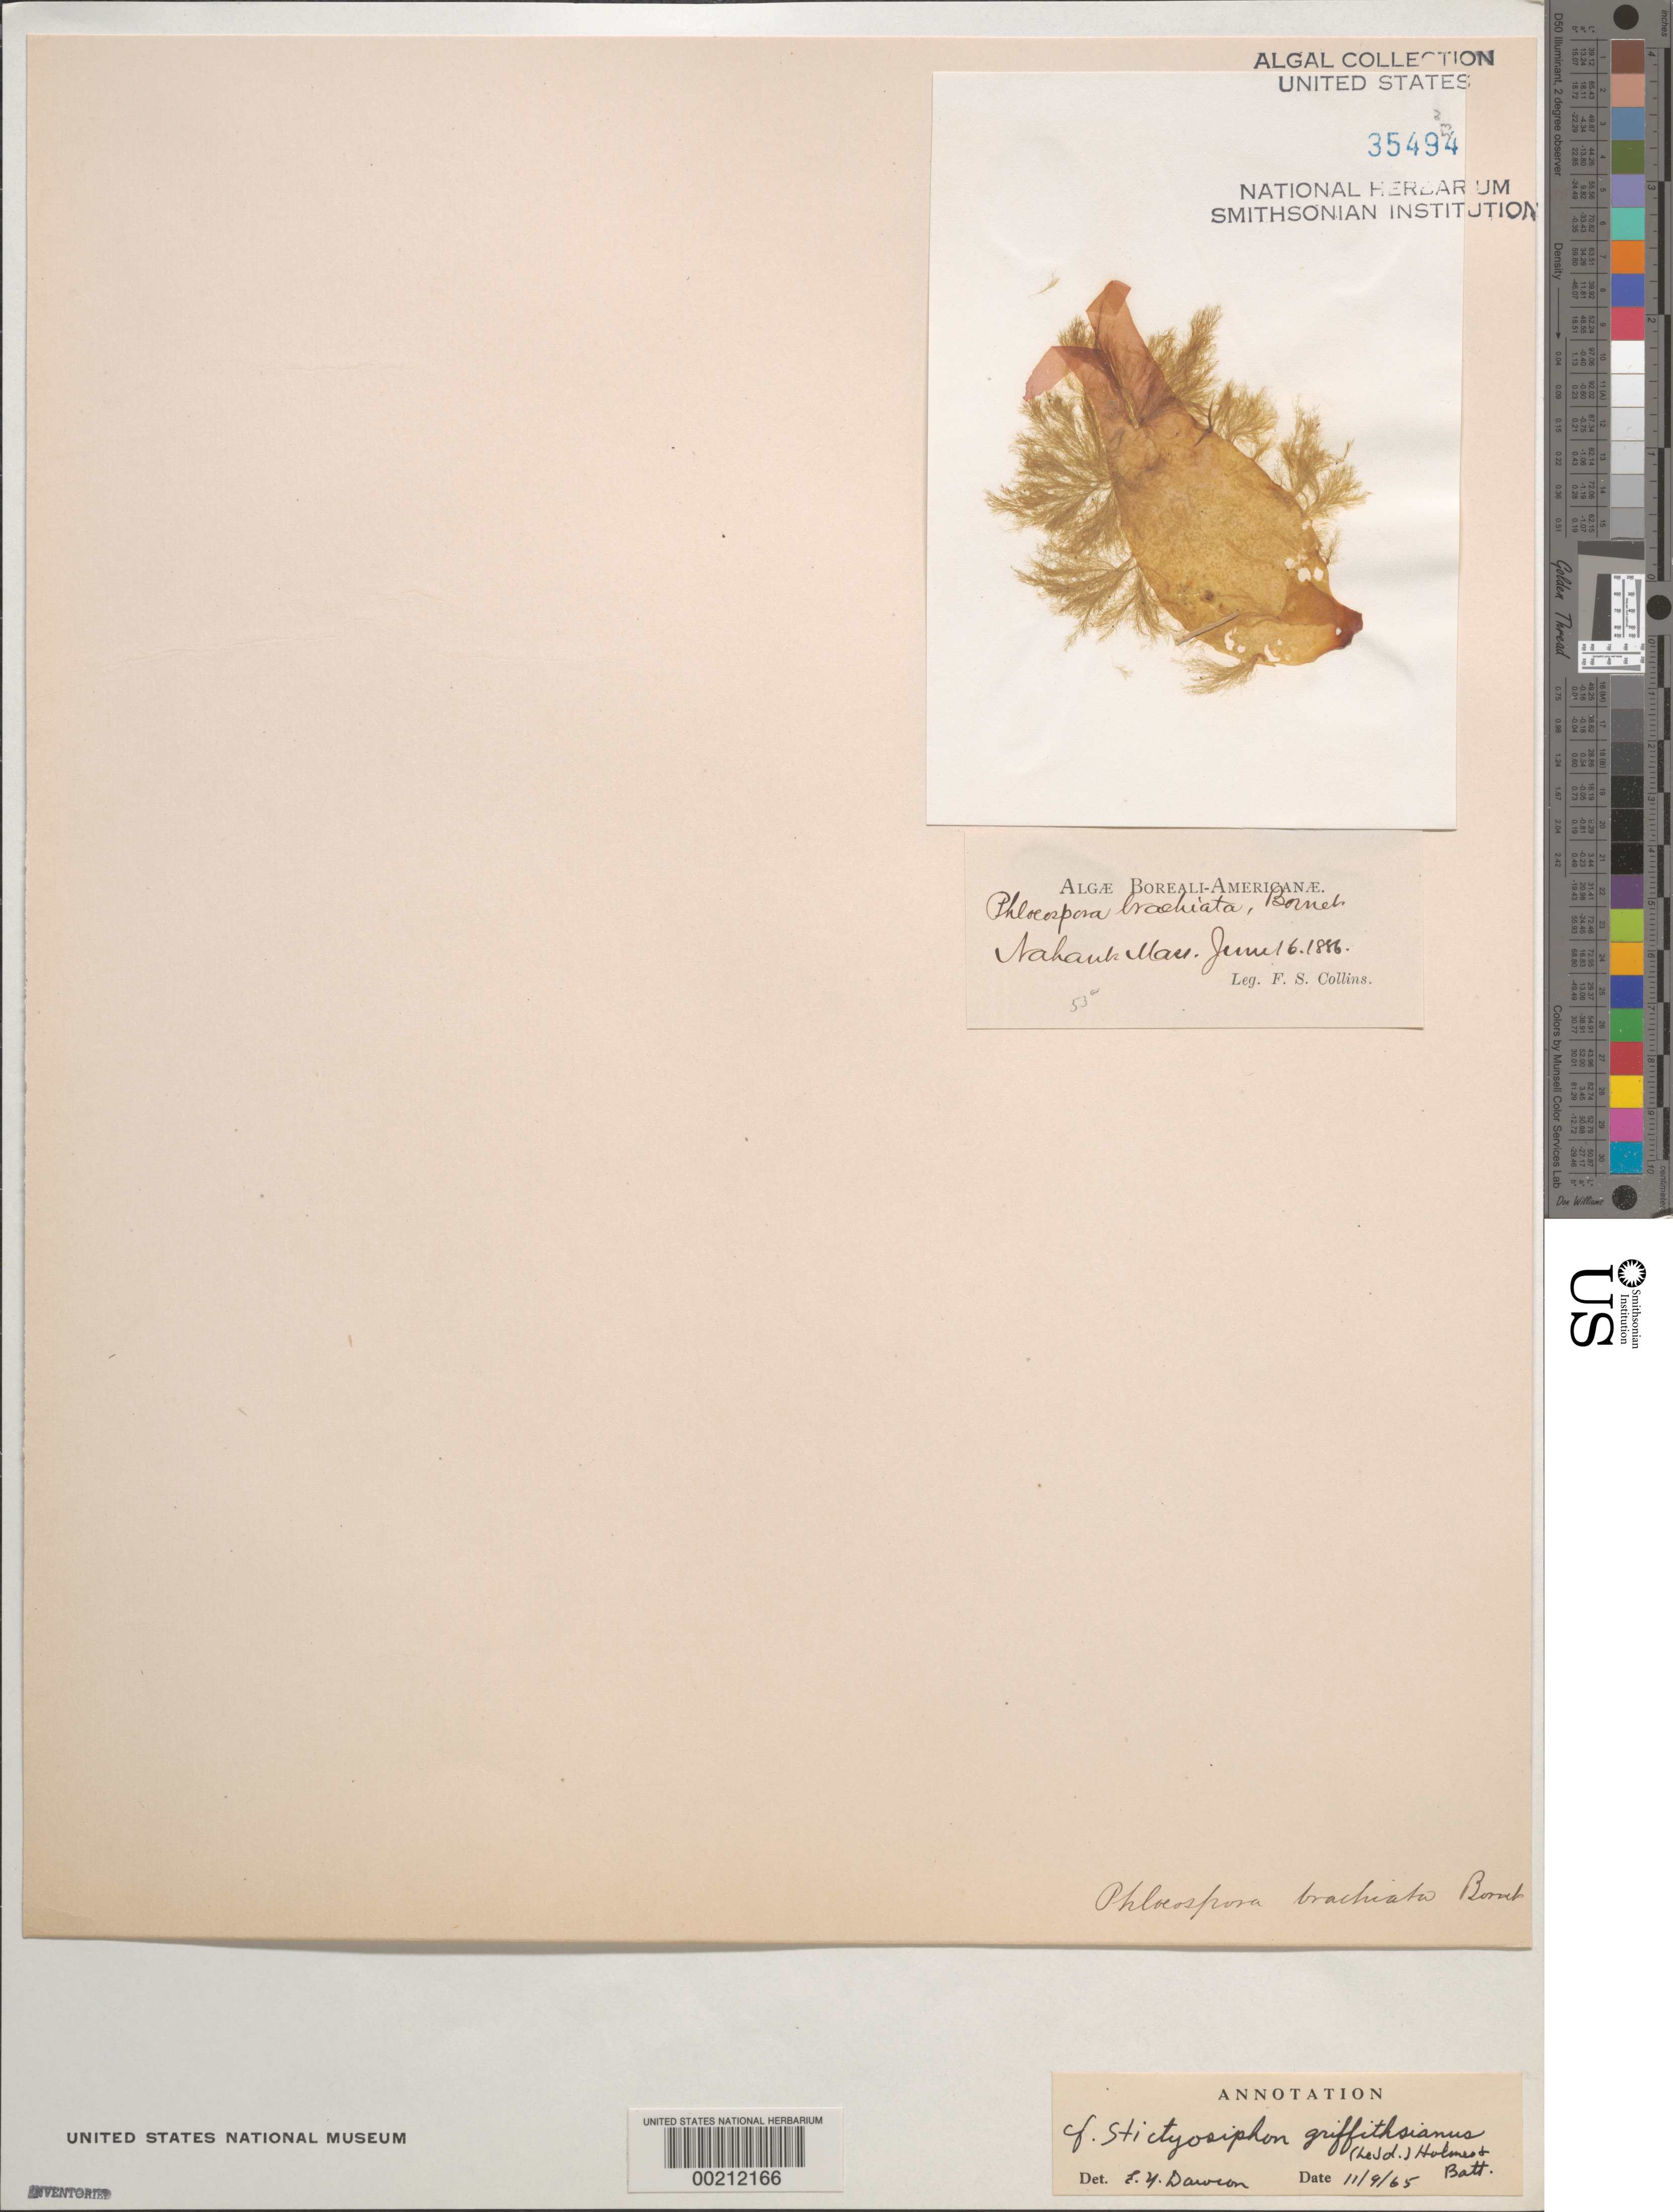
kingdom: Chromista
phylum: Ochrophyta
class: Phaeophyceae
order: Ectocarpales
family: Chordariaceae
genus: Fosliea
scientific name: Fosliea griffithsiana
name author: (Le Jolis) Hagen ex A. Athanasiadis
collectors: F. Collins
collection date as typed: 16 Jun 1886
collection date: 1886-06-16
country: United States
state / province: Massachusetts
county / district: Essex County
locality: Nahant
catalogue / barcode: US 35494